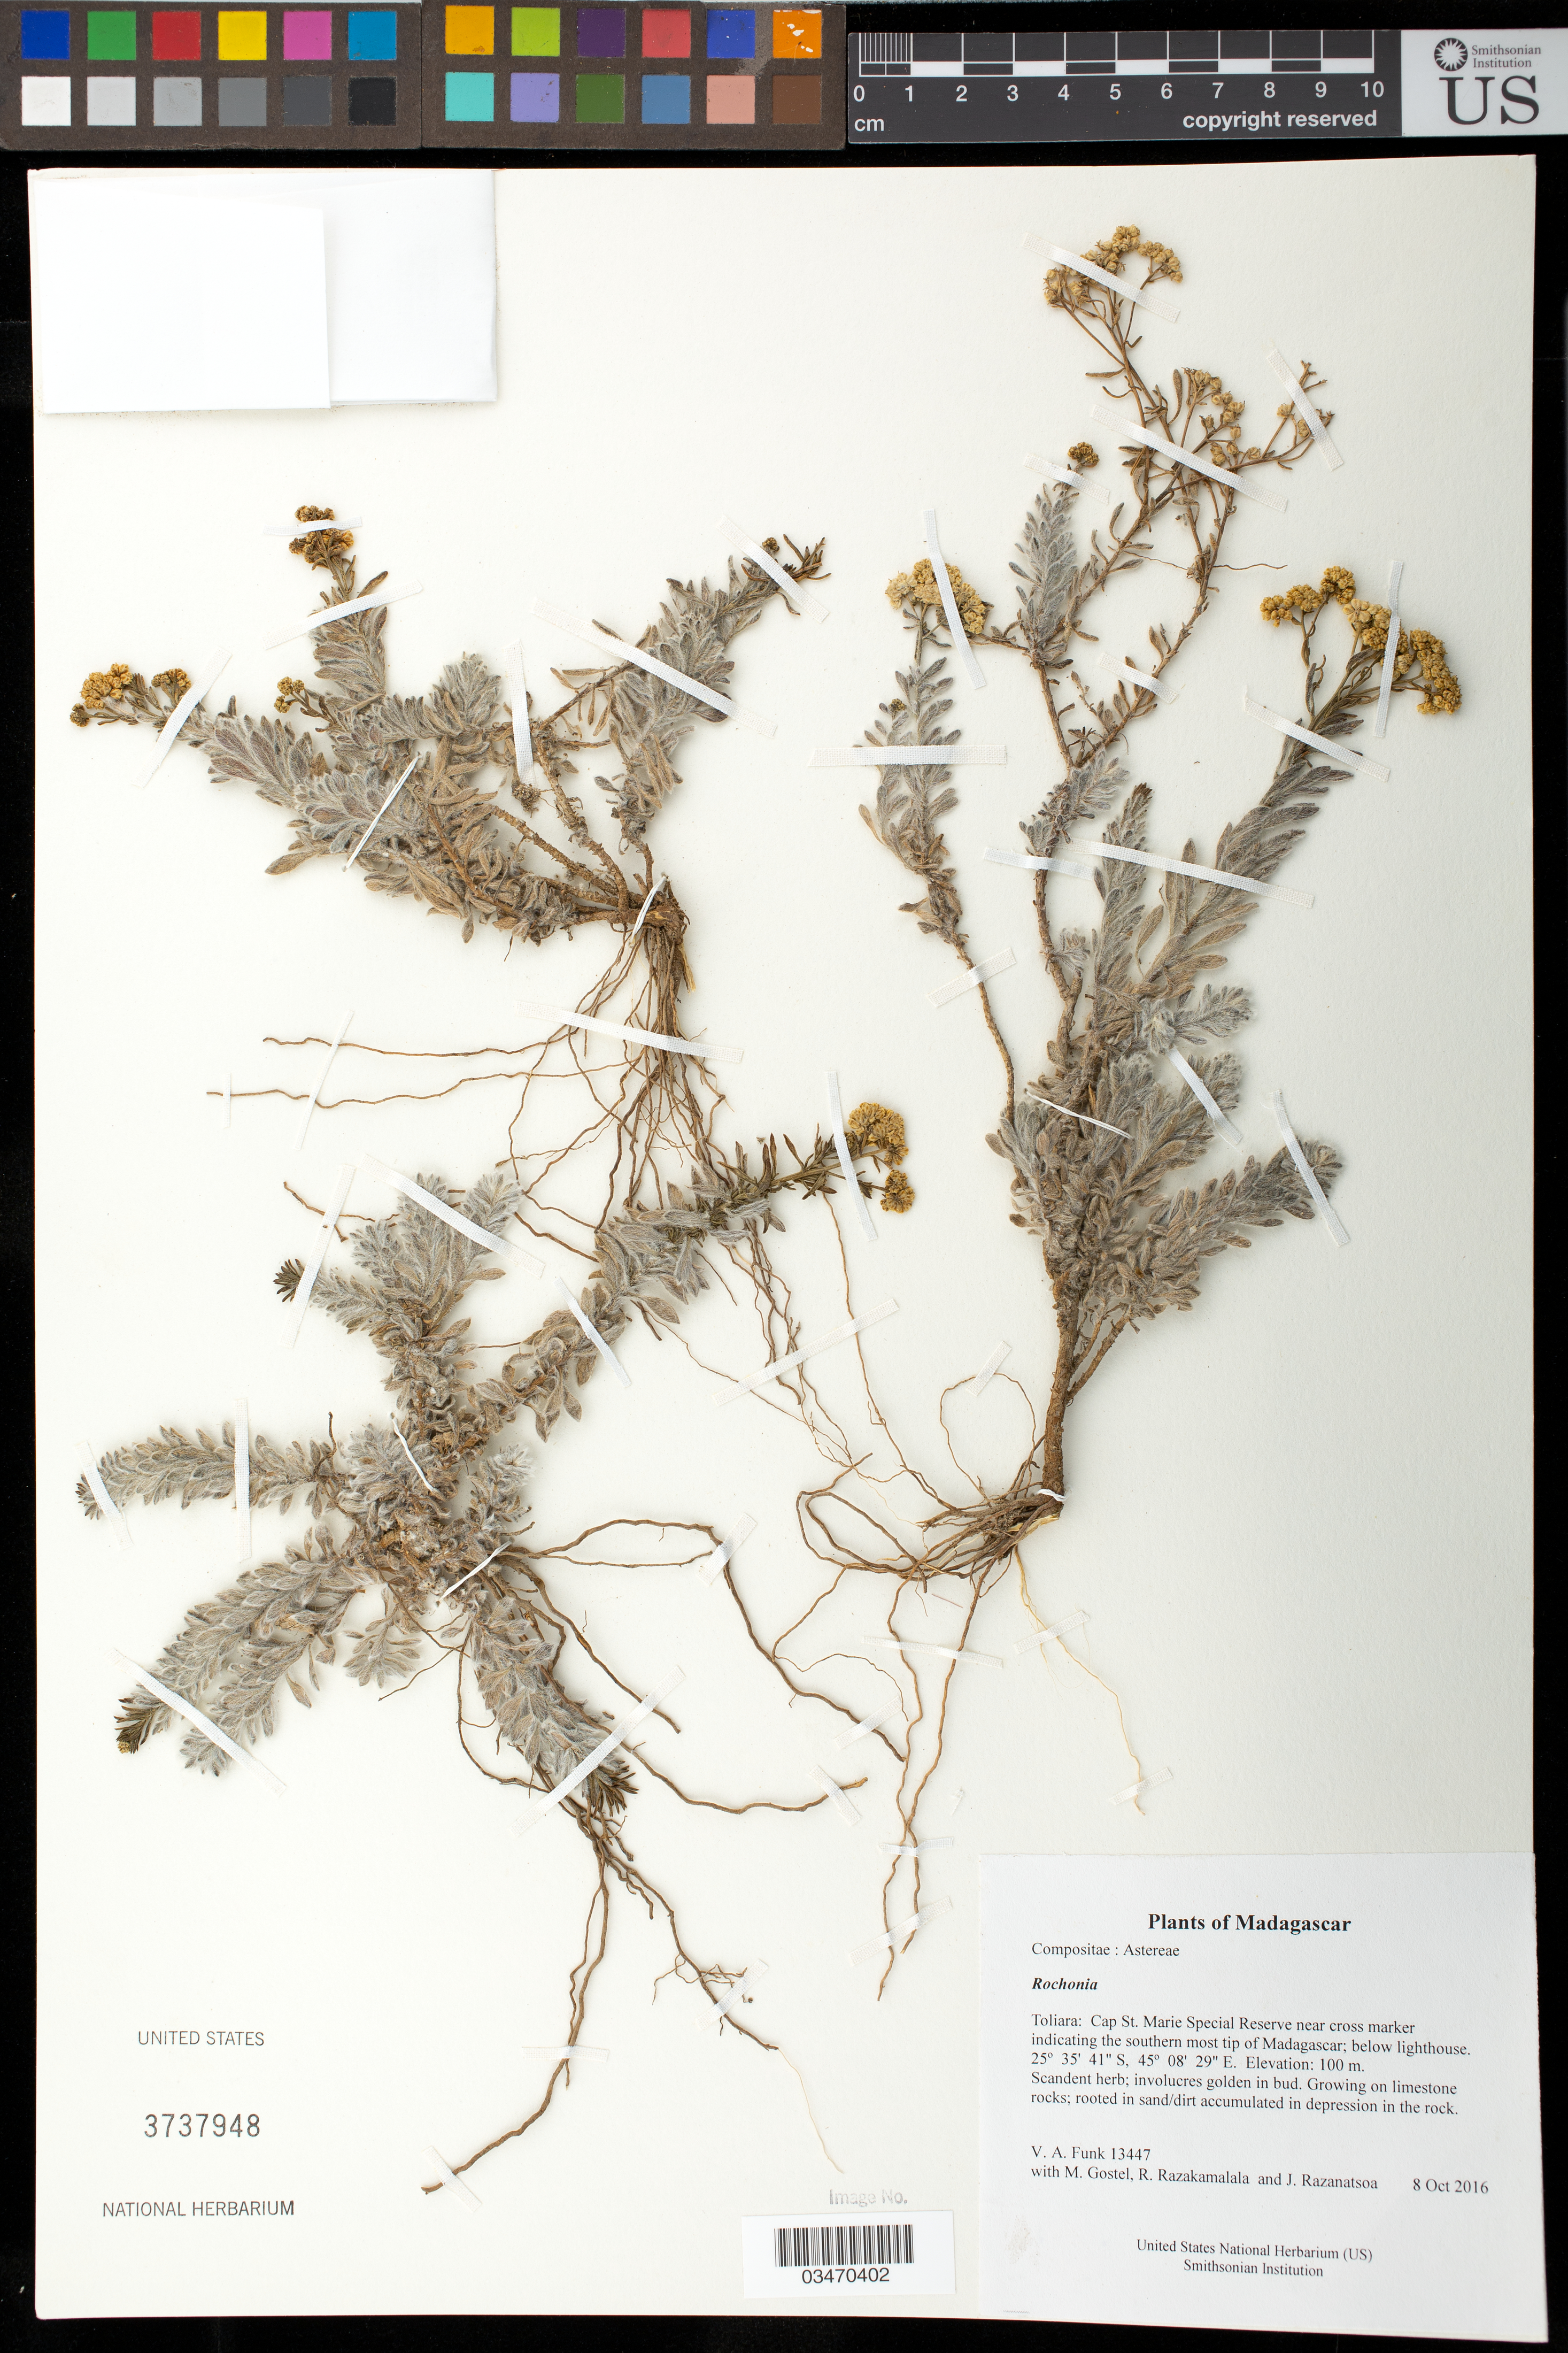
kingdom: Plantae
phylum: Tracheophyta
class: Magnoliopsida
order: Asterales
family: Asteraceae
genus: Rochonia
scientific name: Rochonia sp.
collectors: M. R. Gostel, R. Razakamalala & J. Razanatsoa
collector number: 13447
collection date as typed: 8 Oct 2016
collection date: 2016-10-08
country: Madagascar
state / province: Androy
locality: Cap St. Marie Special Reserve near cross marker indicating the southern most tip of Madagascar; below lighthouse.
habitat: Growing on limestone rocks; rooted in sand/dirt accumulated in depression in the rock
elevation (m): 100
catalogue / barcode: US 3737948